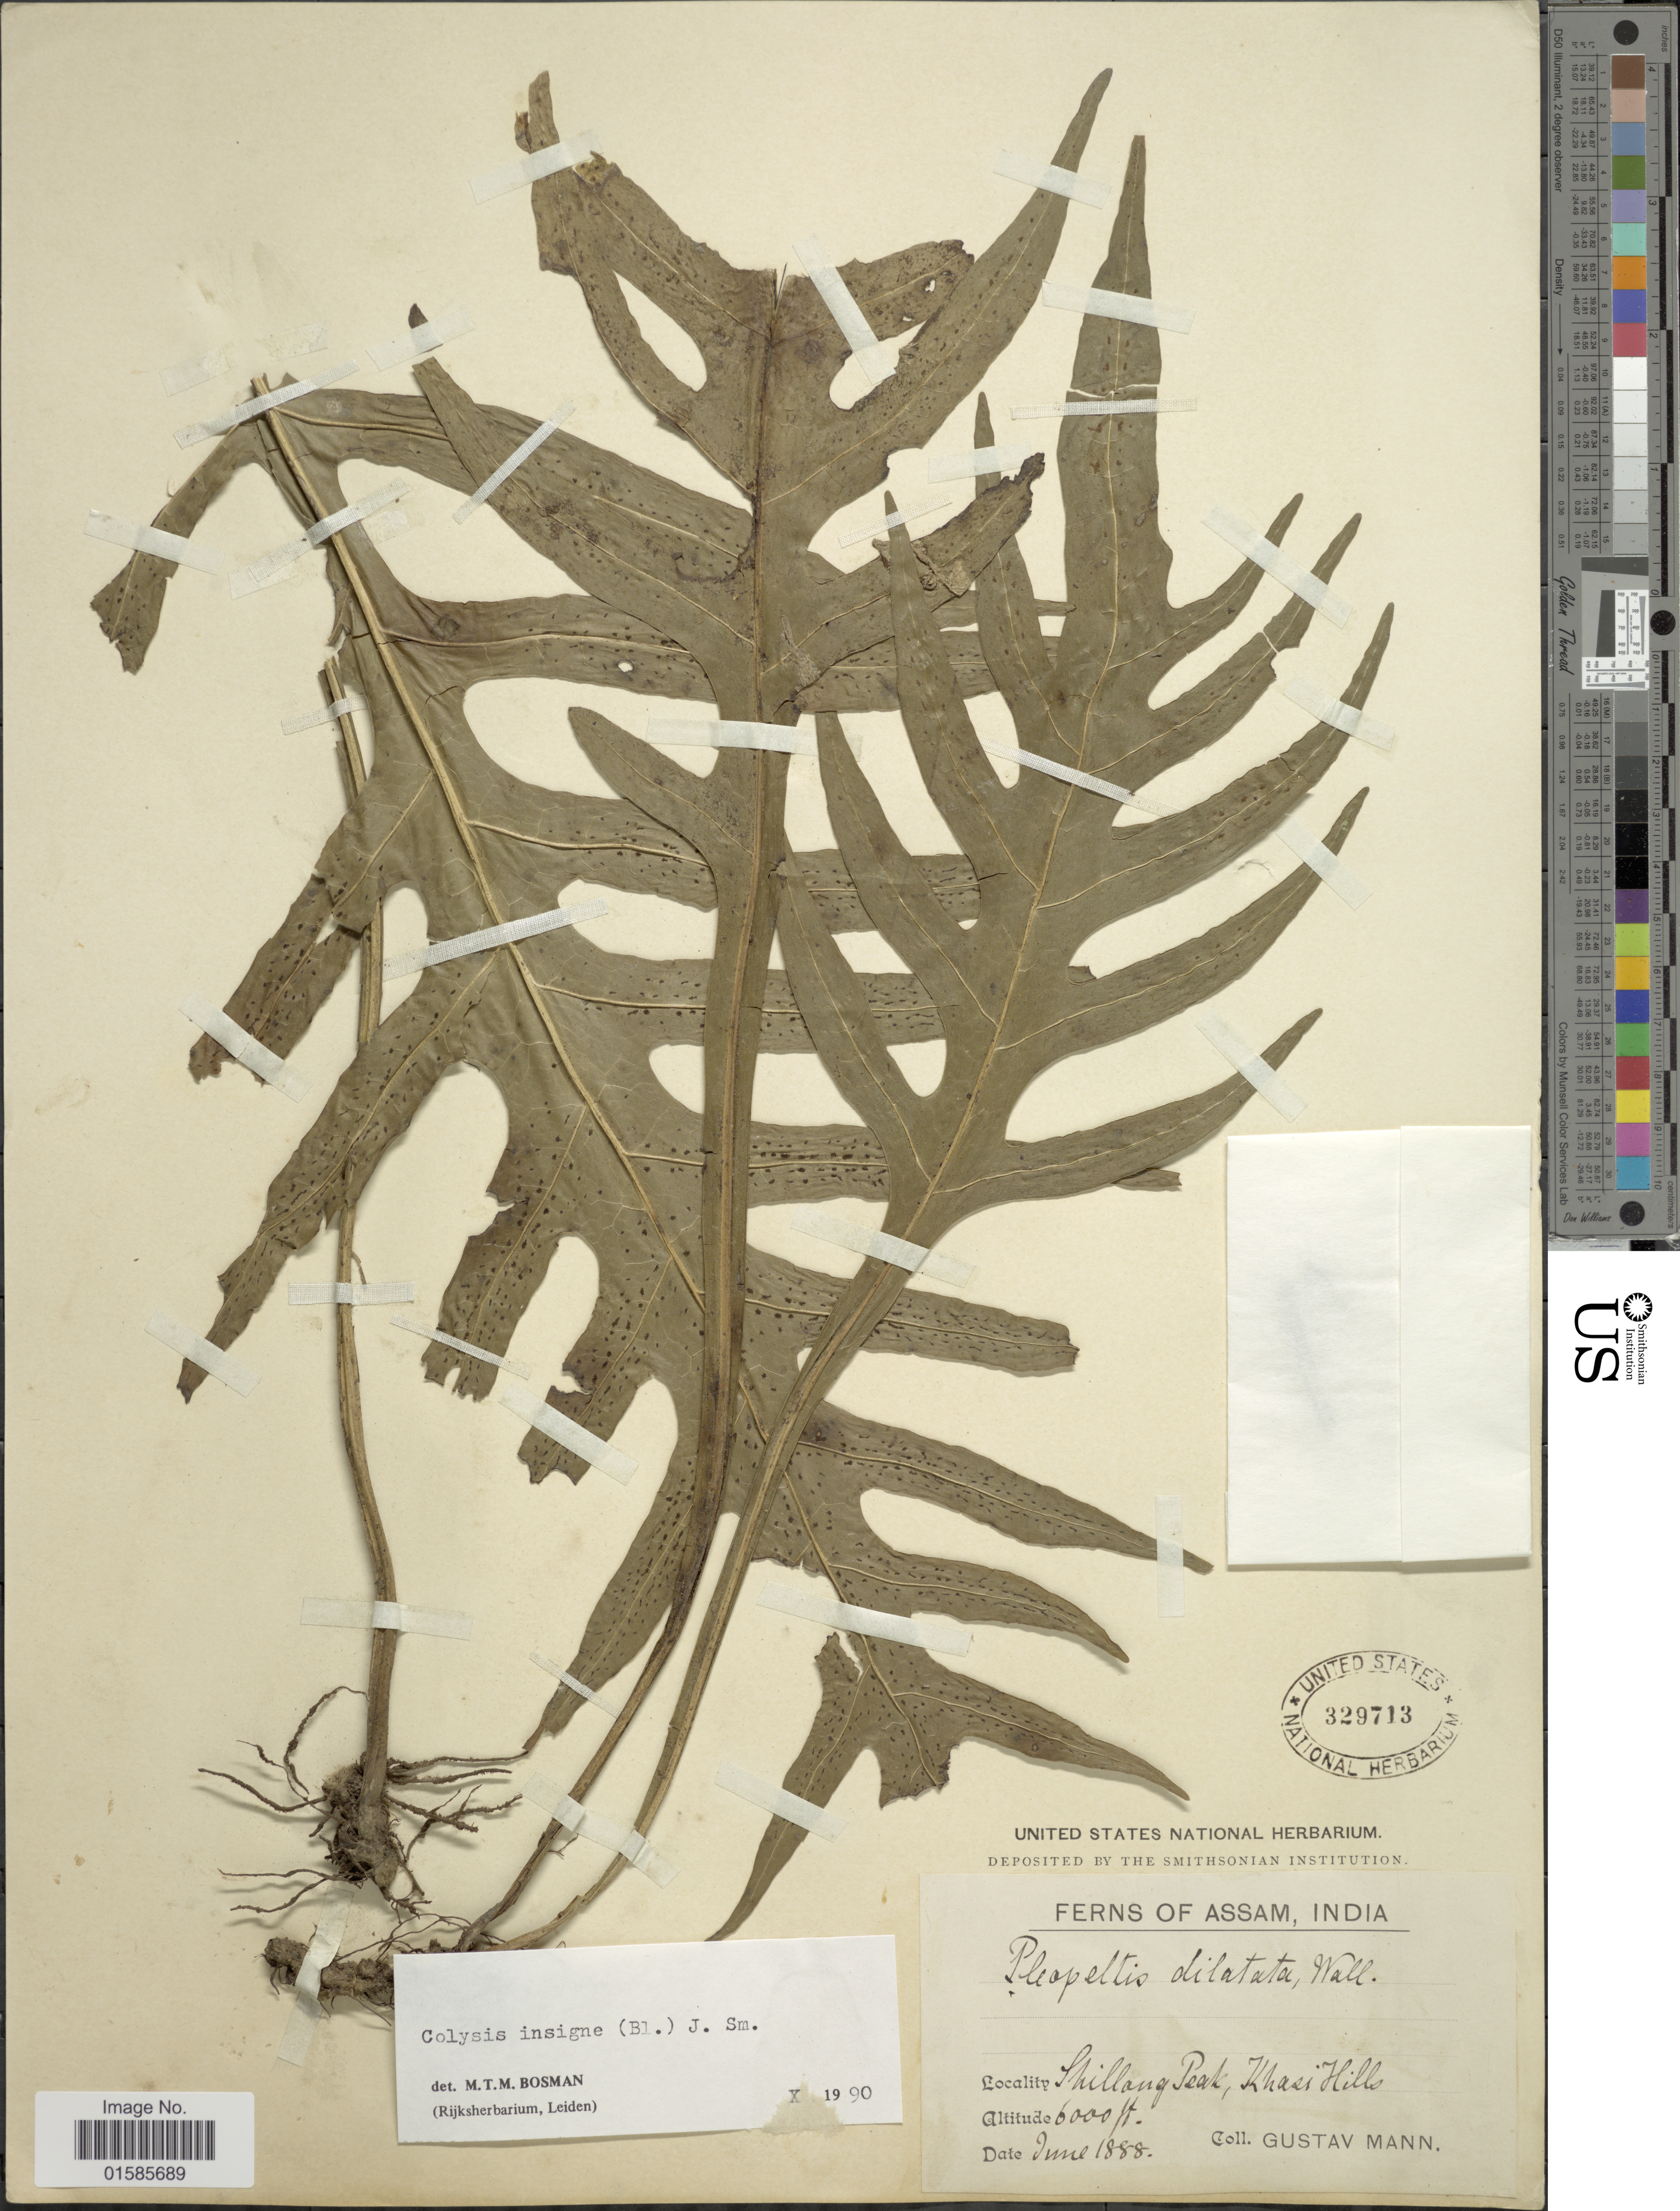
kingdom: Plantae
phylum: Tracheophyta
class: Polypodiopsida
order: Polypodiales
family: Polypodiaceae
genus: Microsorum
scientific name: Microsorum insigne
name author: (Blume) Copel.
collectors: G. Mann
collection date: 1888-06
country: India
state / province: Meghalaya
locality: Shillong Peak, Khasi Hills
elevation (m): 1829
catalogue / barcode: US 329713